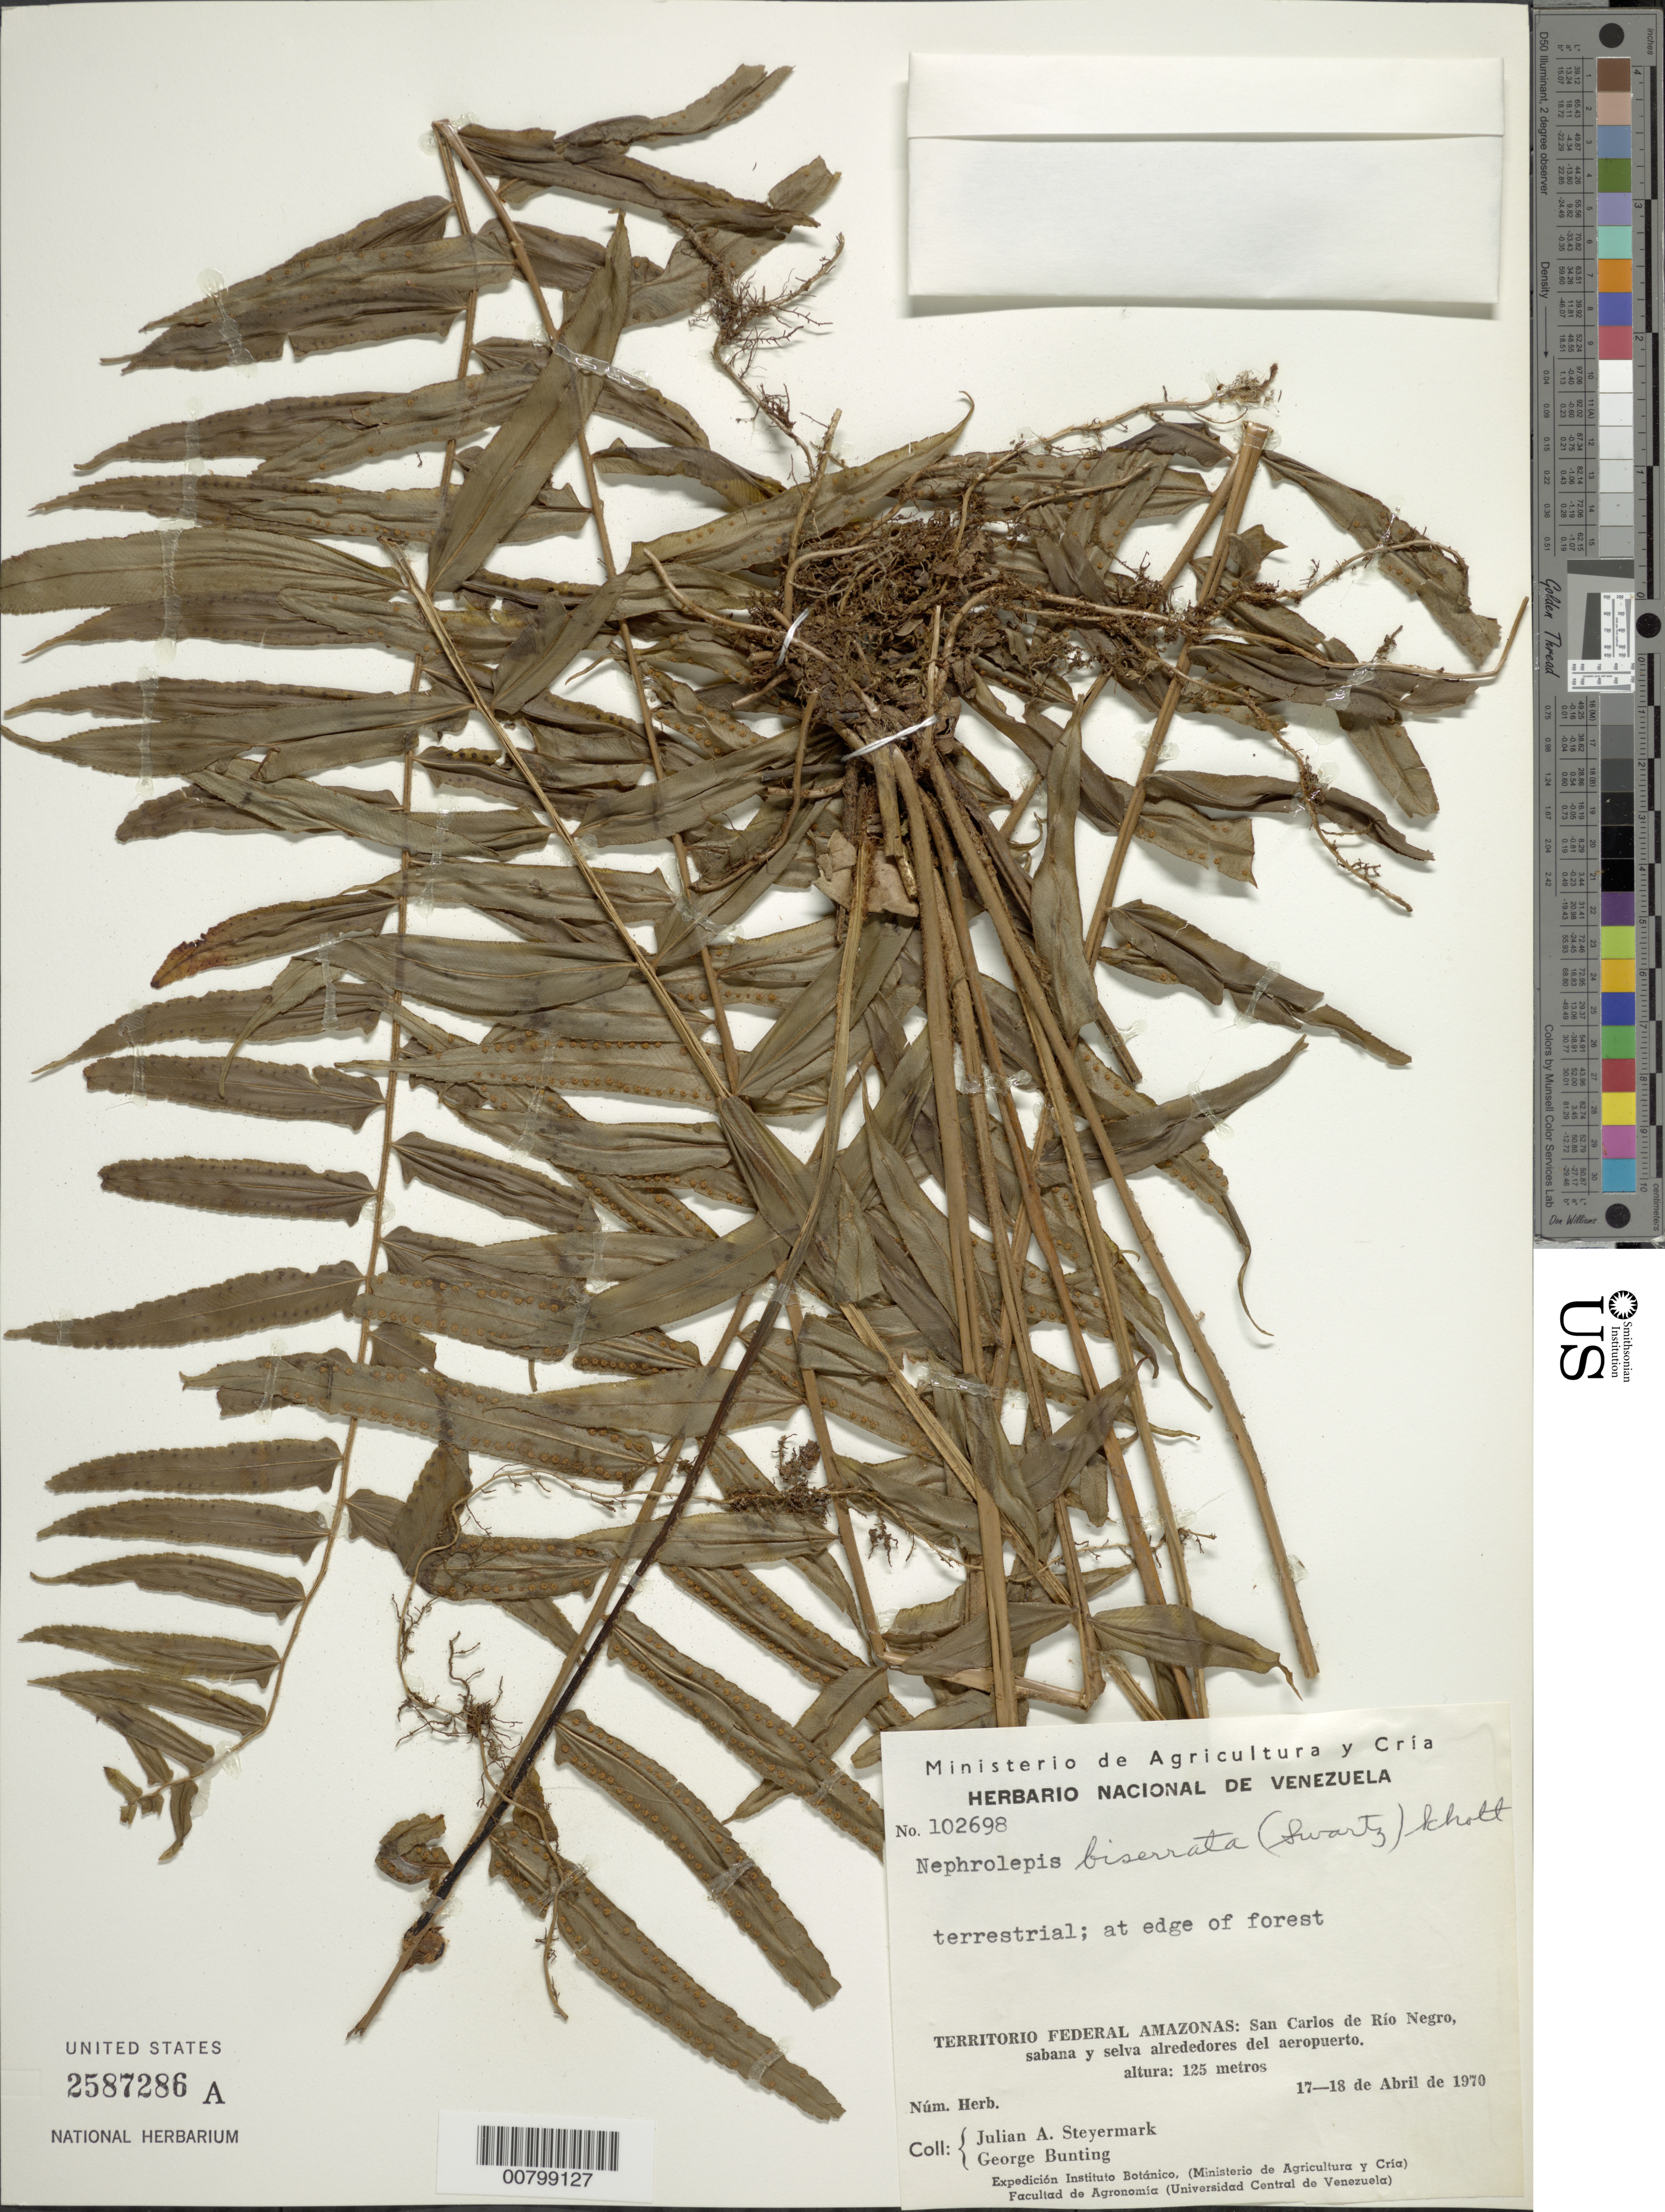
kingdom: Plantae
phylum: Tracheophyta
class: Polypodiopsida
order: Polypodiales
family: Nephrolepidaceae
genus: Nephrolepis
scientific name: Nephrolepis biserrata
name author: (Sw.) Schott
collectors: J. Steyermark & G. S. Bunting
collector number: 102698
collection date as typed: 17-Apr-70 to 18-Apr-70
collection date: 1970-04-17/1970-04-18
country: Venezuela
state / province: Amazonas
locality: San Carlos de Río Negro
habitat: Savanna and forest, outskirts of airport; edge of forest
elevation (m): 125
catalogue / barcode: US 2587286A